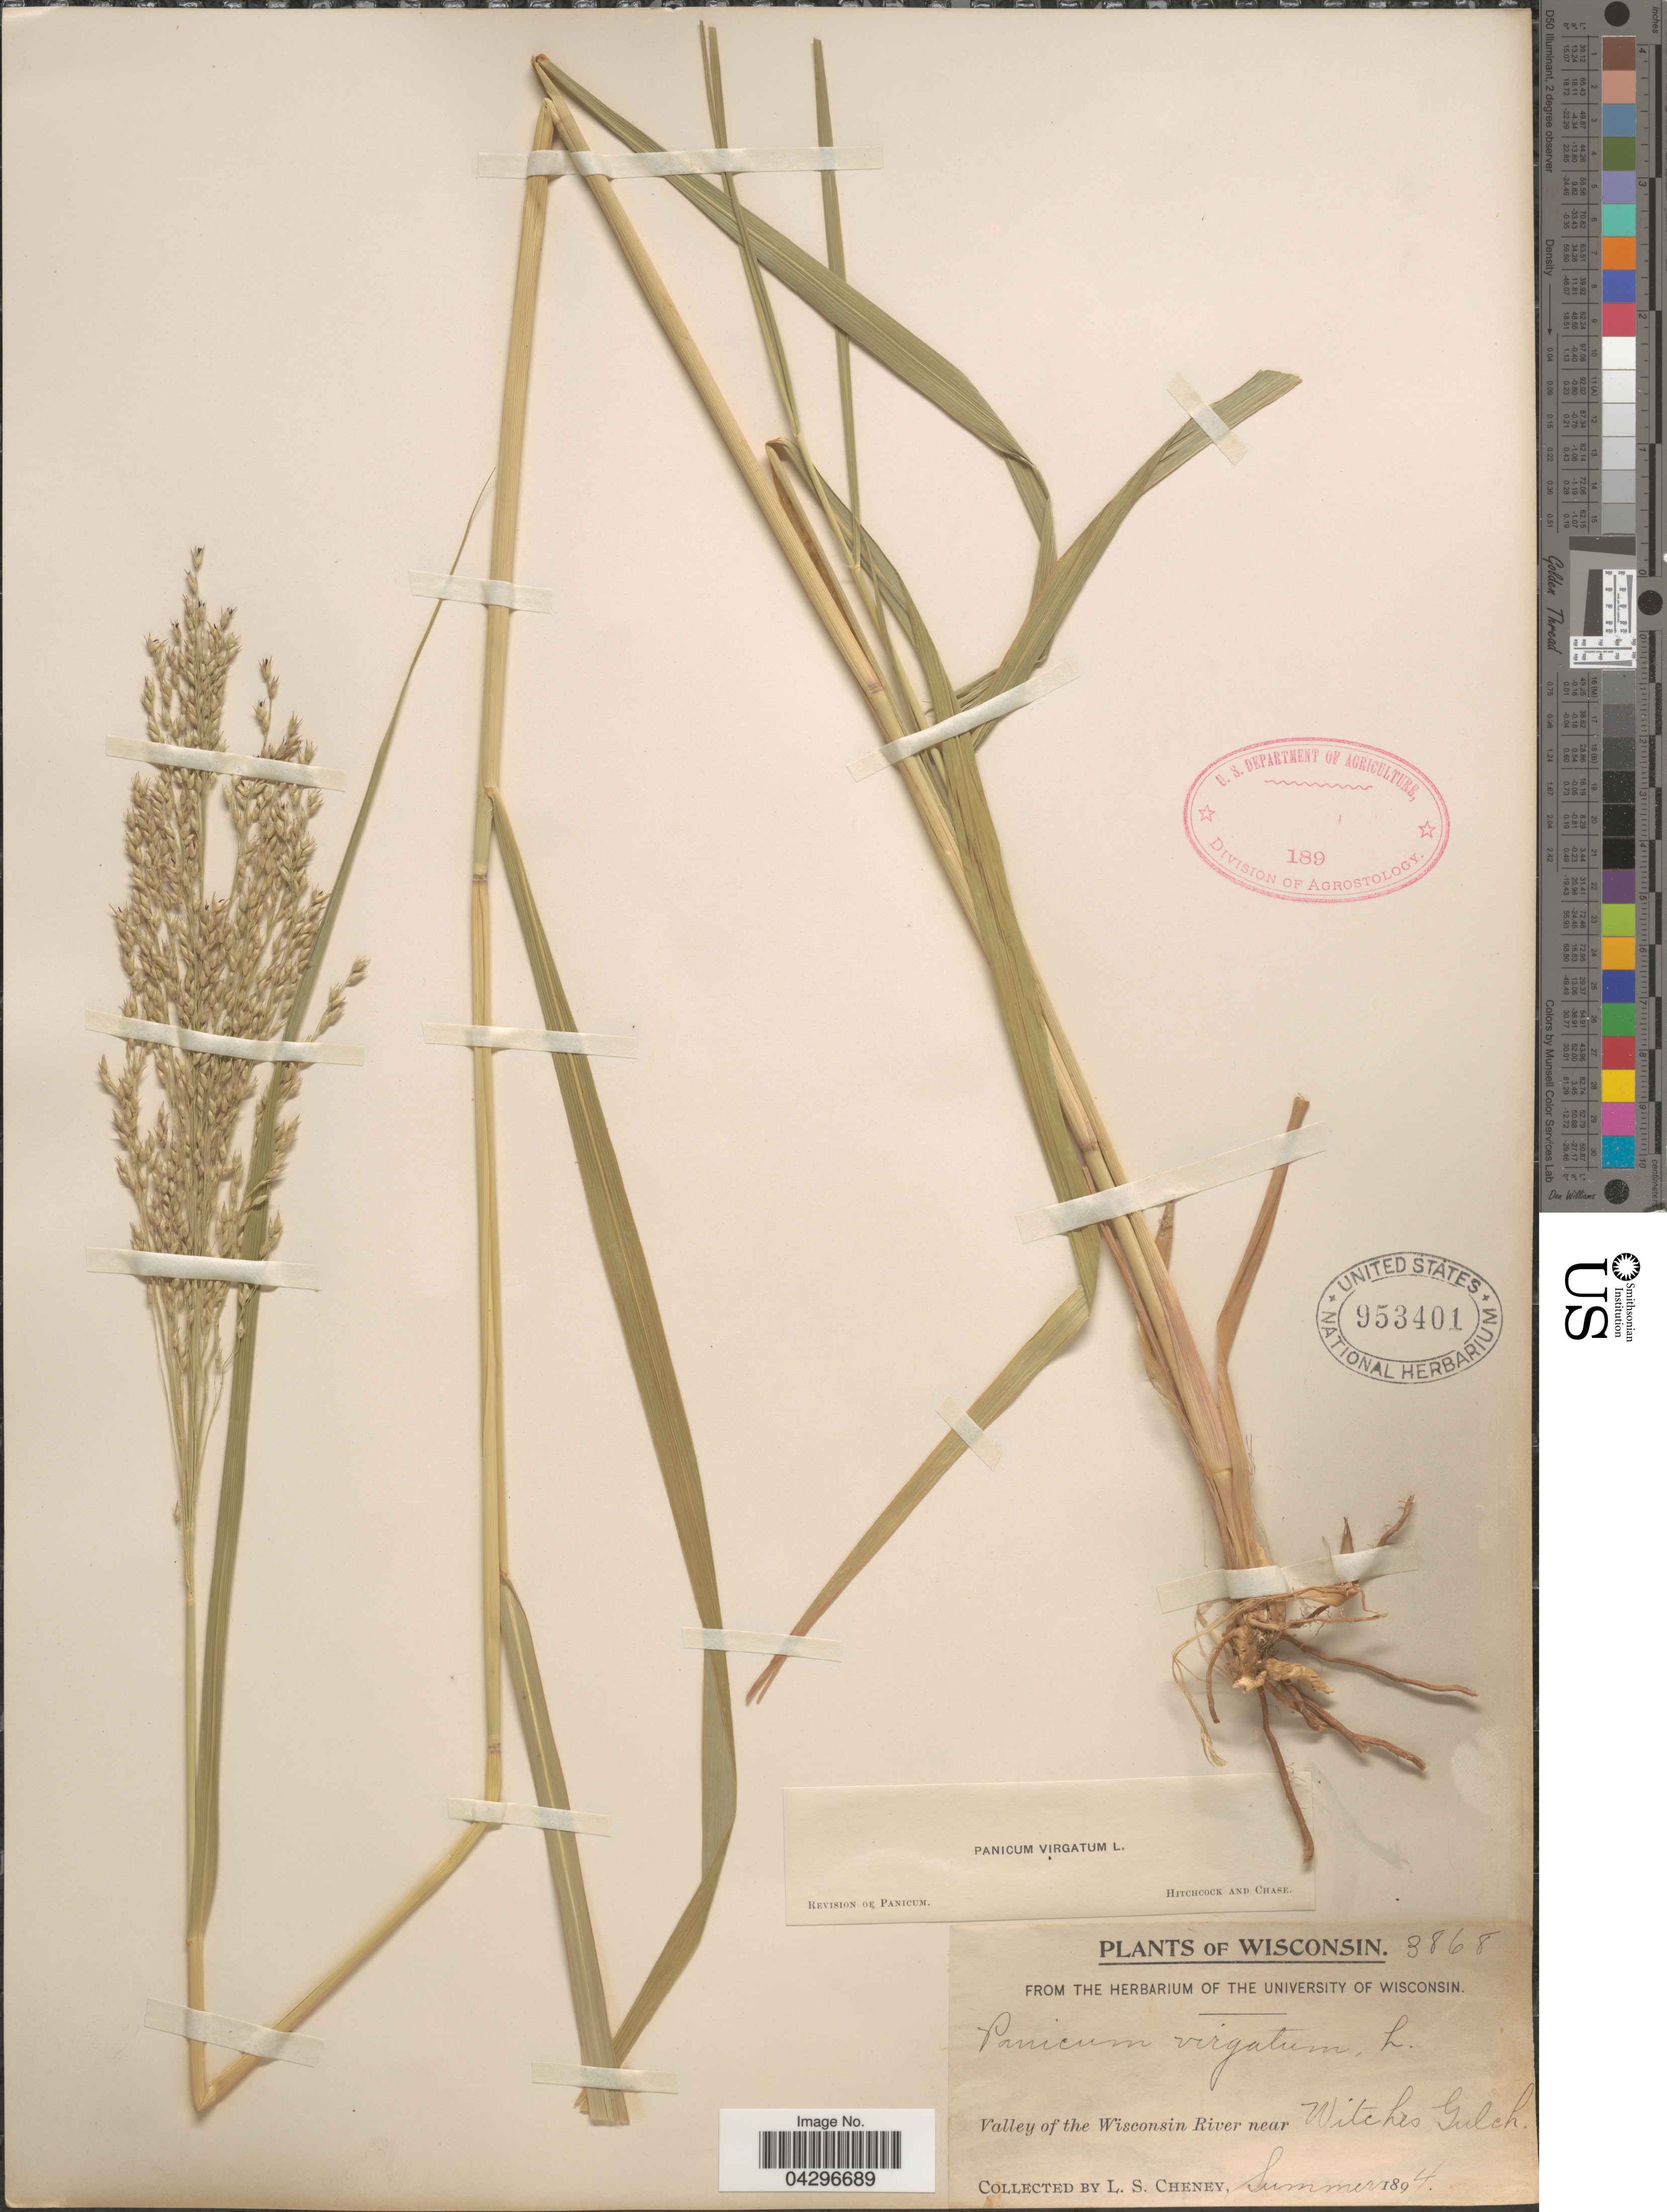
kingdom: Plantae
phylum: Tracheophyta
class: Liliopsida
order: Poales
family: Poaceae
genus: Panicum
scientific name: Panicum virgatum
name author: L.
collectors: L. Cheney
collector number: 3868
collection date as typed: Summer 1894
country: United States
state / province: Wisconsin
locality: Valley of the Wisconsin River near Witches Gulch.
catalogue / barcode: US 953401